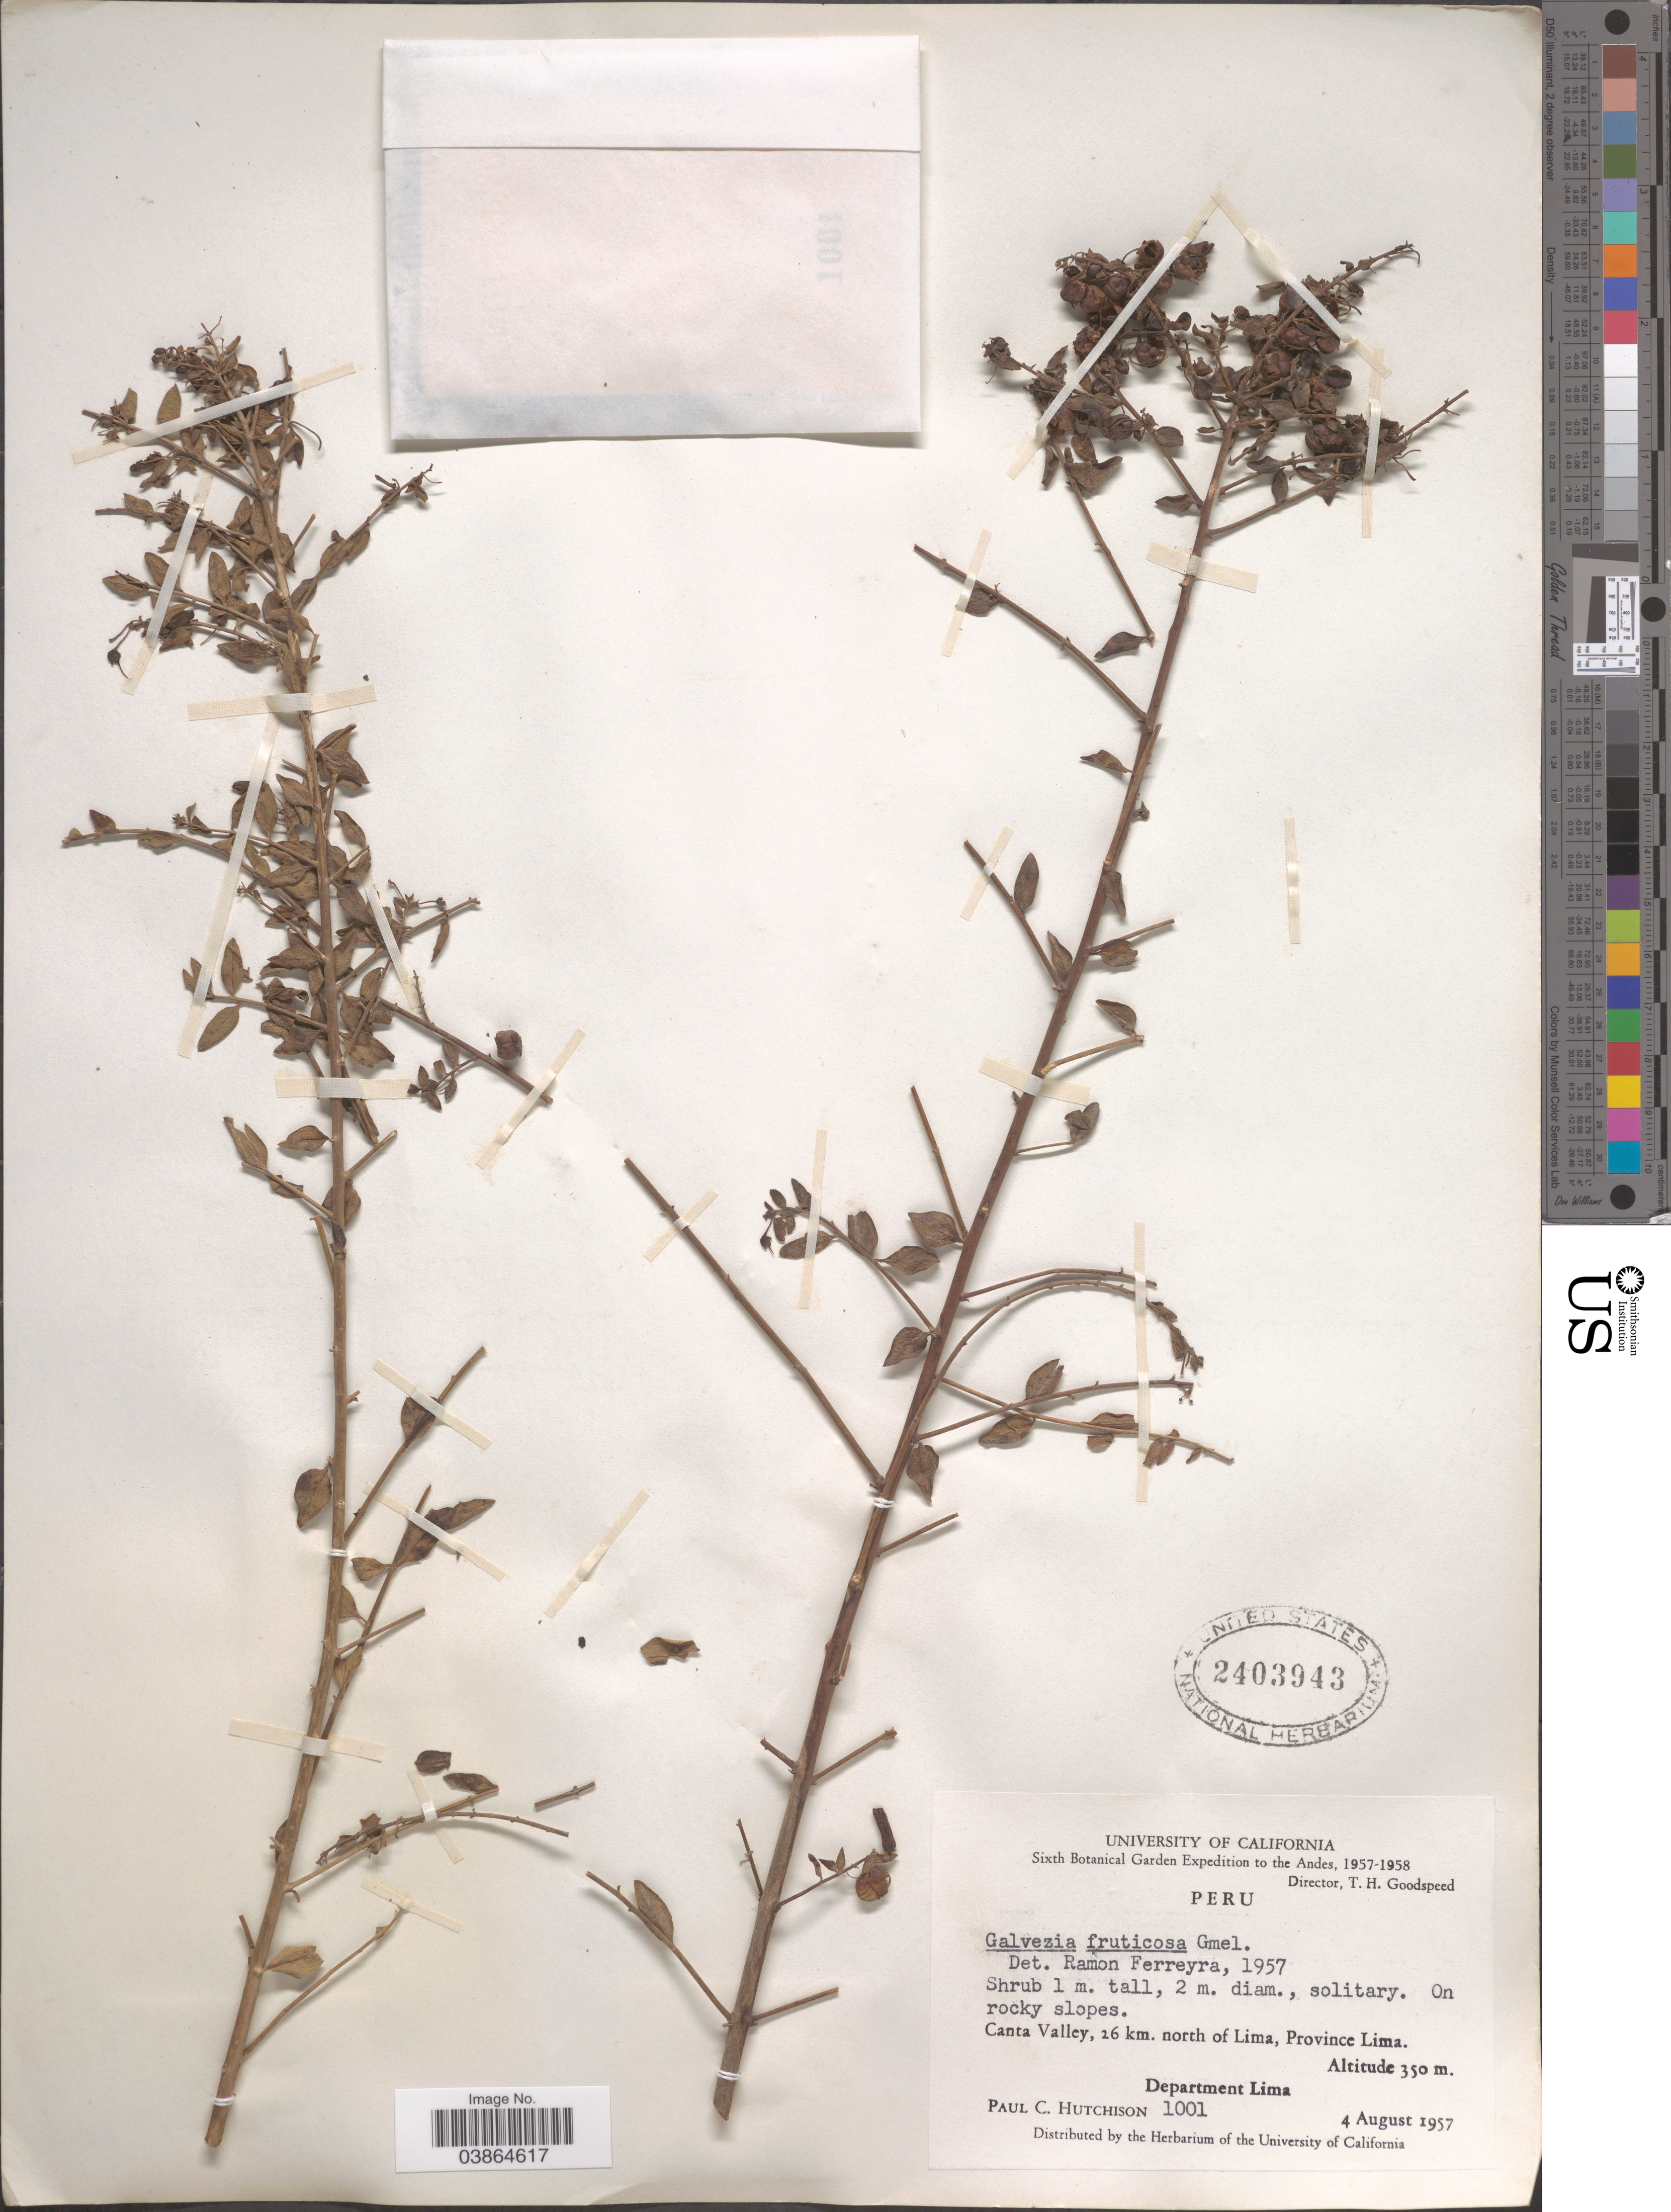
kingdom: Plantae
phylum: Tracheophyta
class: Magnoliopsida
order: Lamiales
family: Plantaginaceae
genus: Galvezia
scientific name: Galvezia fruticosa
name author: J.F. Gmel.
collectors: P. C. Hutchison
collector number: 1001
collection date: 1957-08-04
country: Peru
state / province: Lima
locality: The Andes. Canta Valley, 26 km. north of Lima, Province Lima. Department Lima.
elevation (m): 350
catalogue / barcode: US 2403943